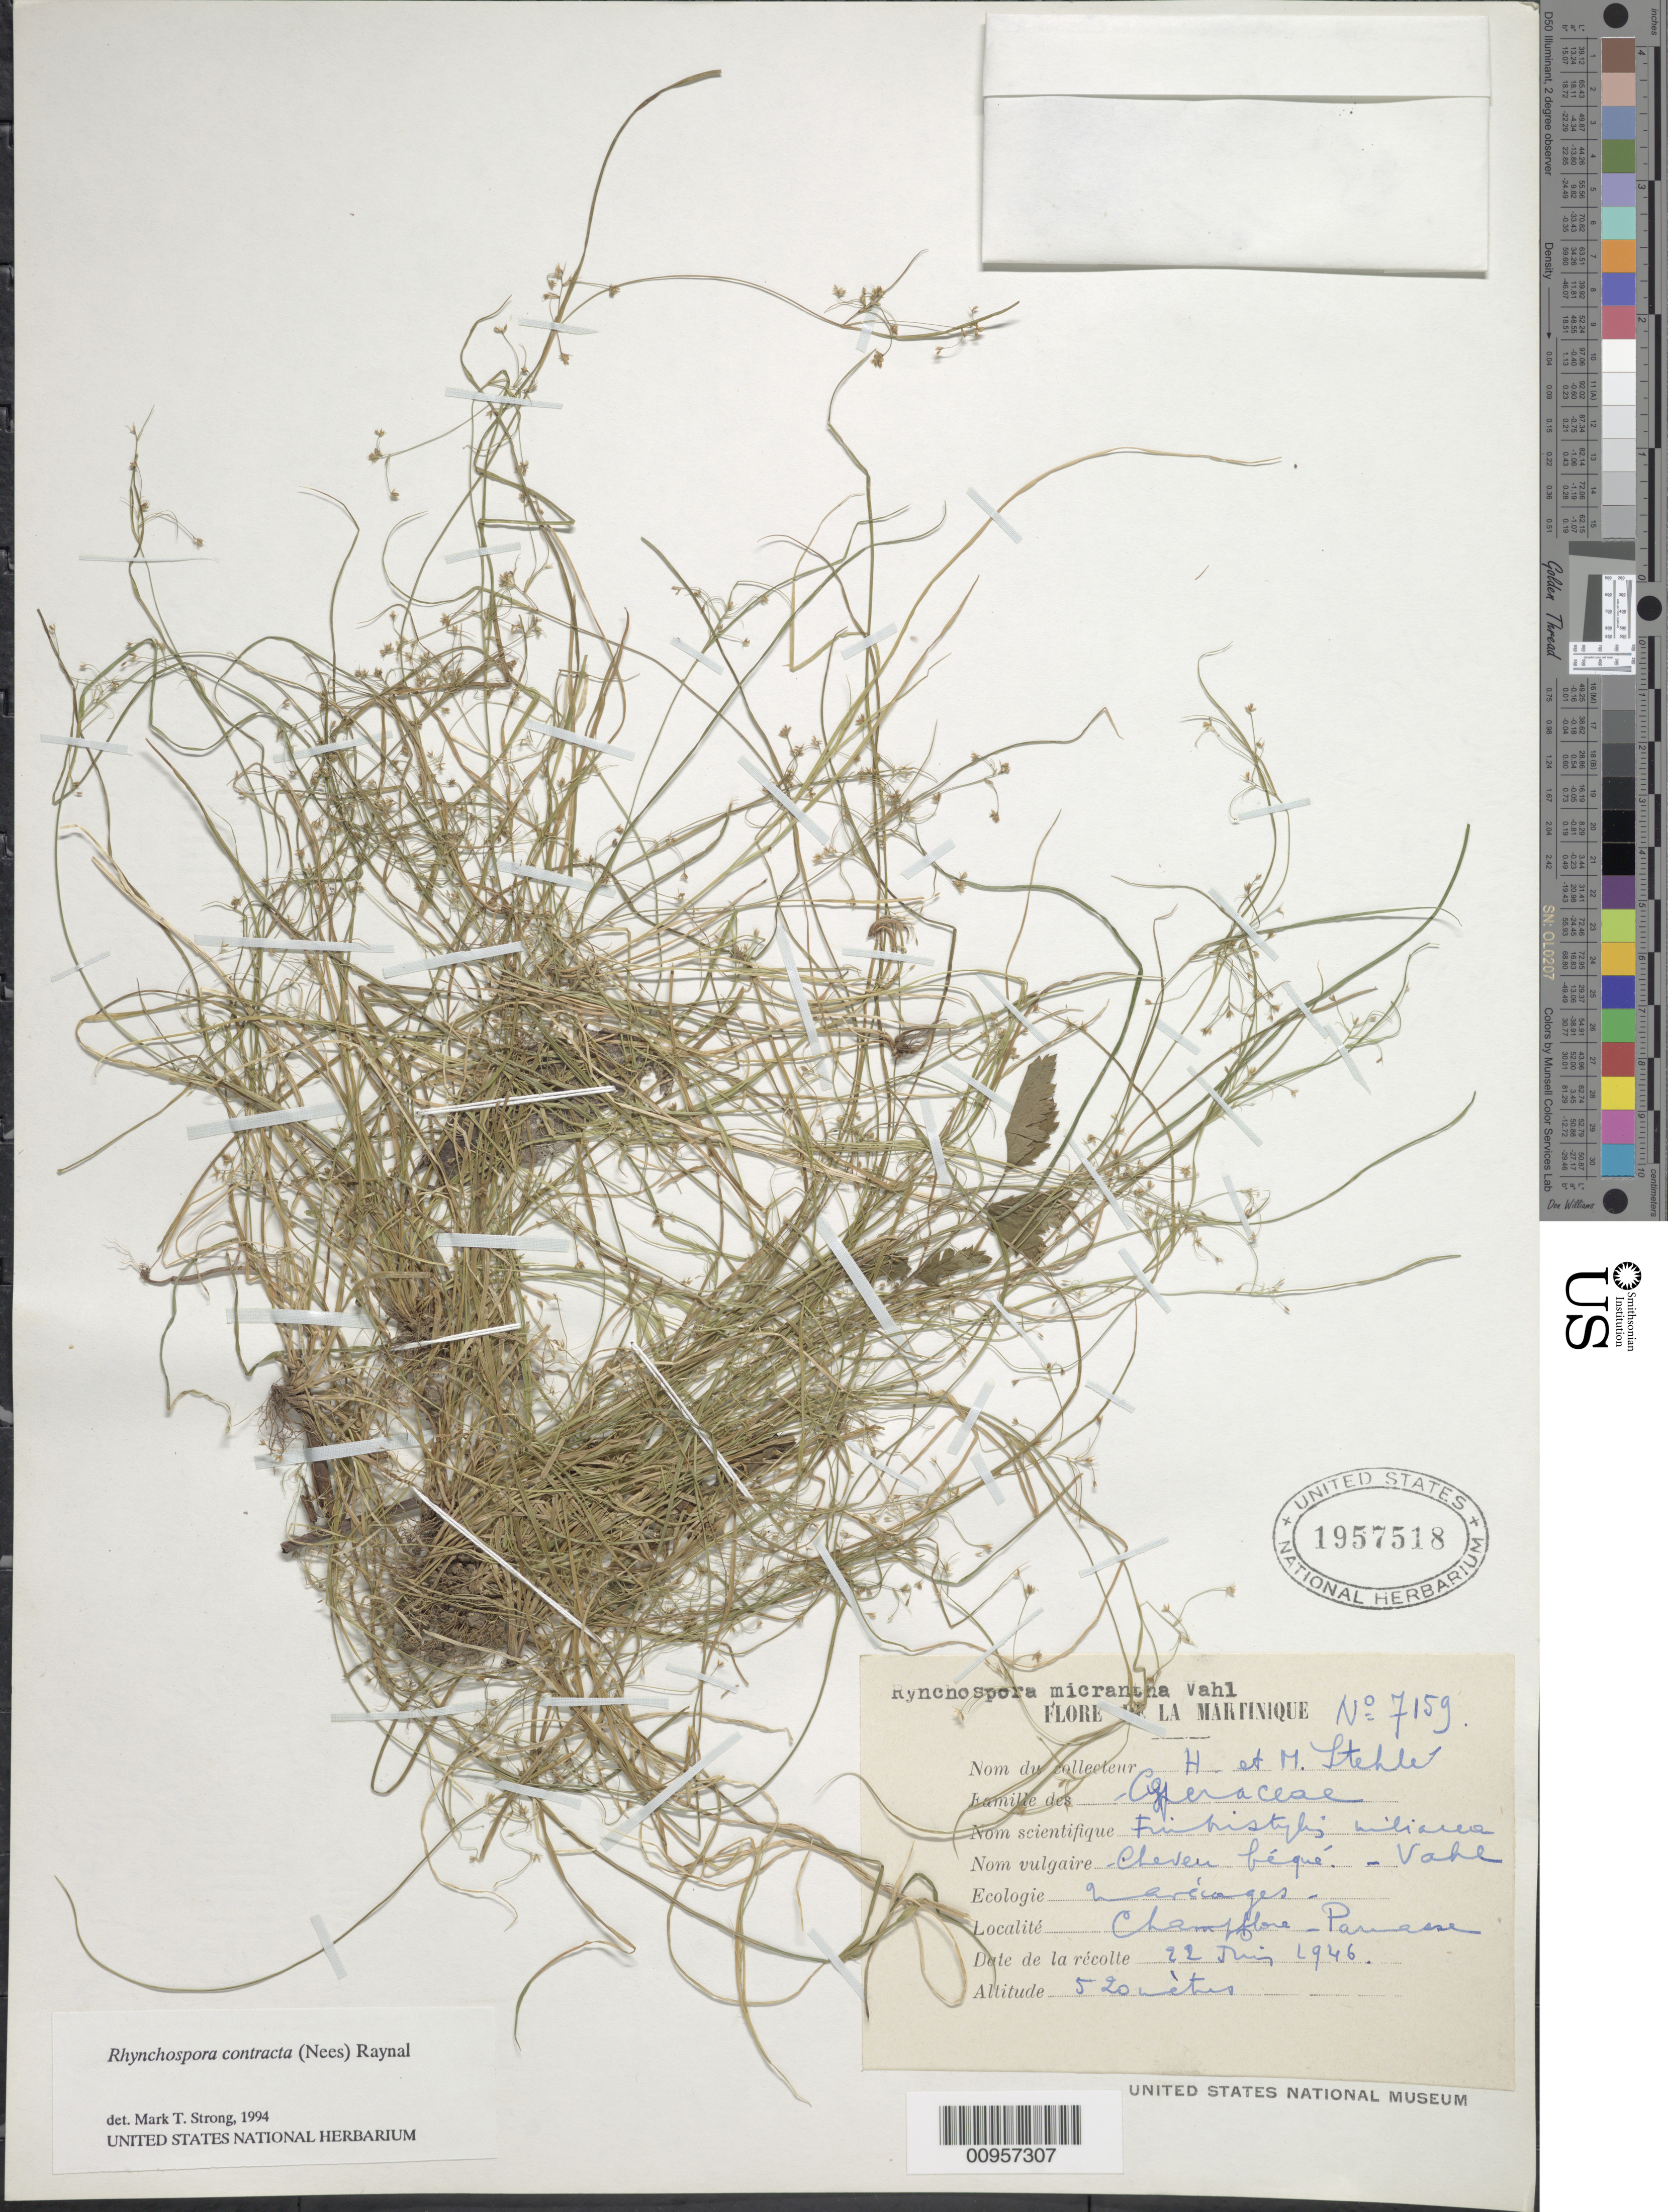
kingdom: Plantae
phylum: Tracheophyta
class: Liliopsida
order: Poales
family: Cyperaceae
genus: Rhynchospora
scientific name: Rhynchospora contracta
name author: (Nees) J. Raynal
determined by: Strong, M. T., (US), Smithsonian Institution - National Museum of Natural History (UNITED STATES)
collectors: H. Stehlé & M. Stehlé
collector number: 7159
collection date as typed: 22 Jun 1946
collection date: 1946-06-22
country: Martinique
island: Martinique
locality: Champflore, Parnasse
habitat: Marécages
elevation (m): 250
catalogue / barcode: US 1957518